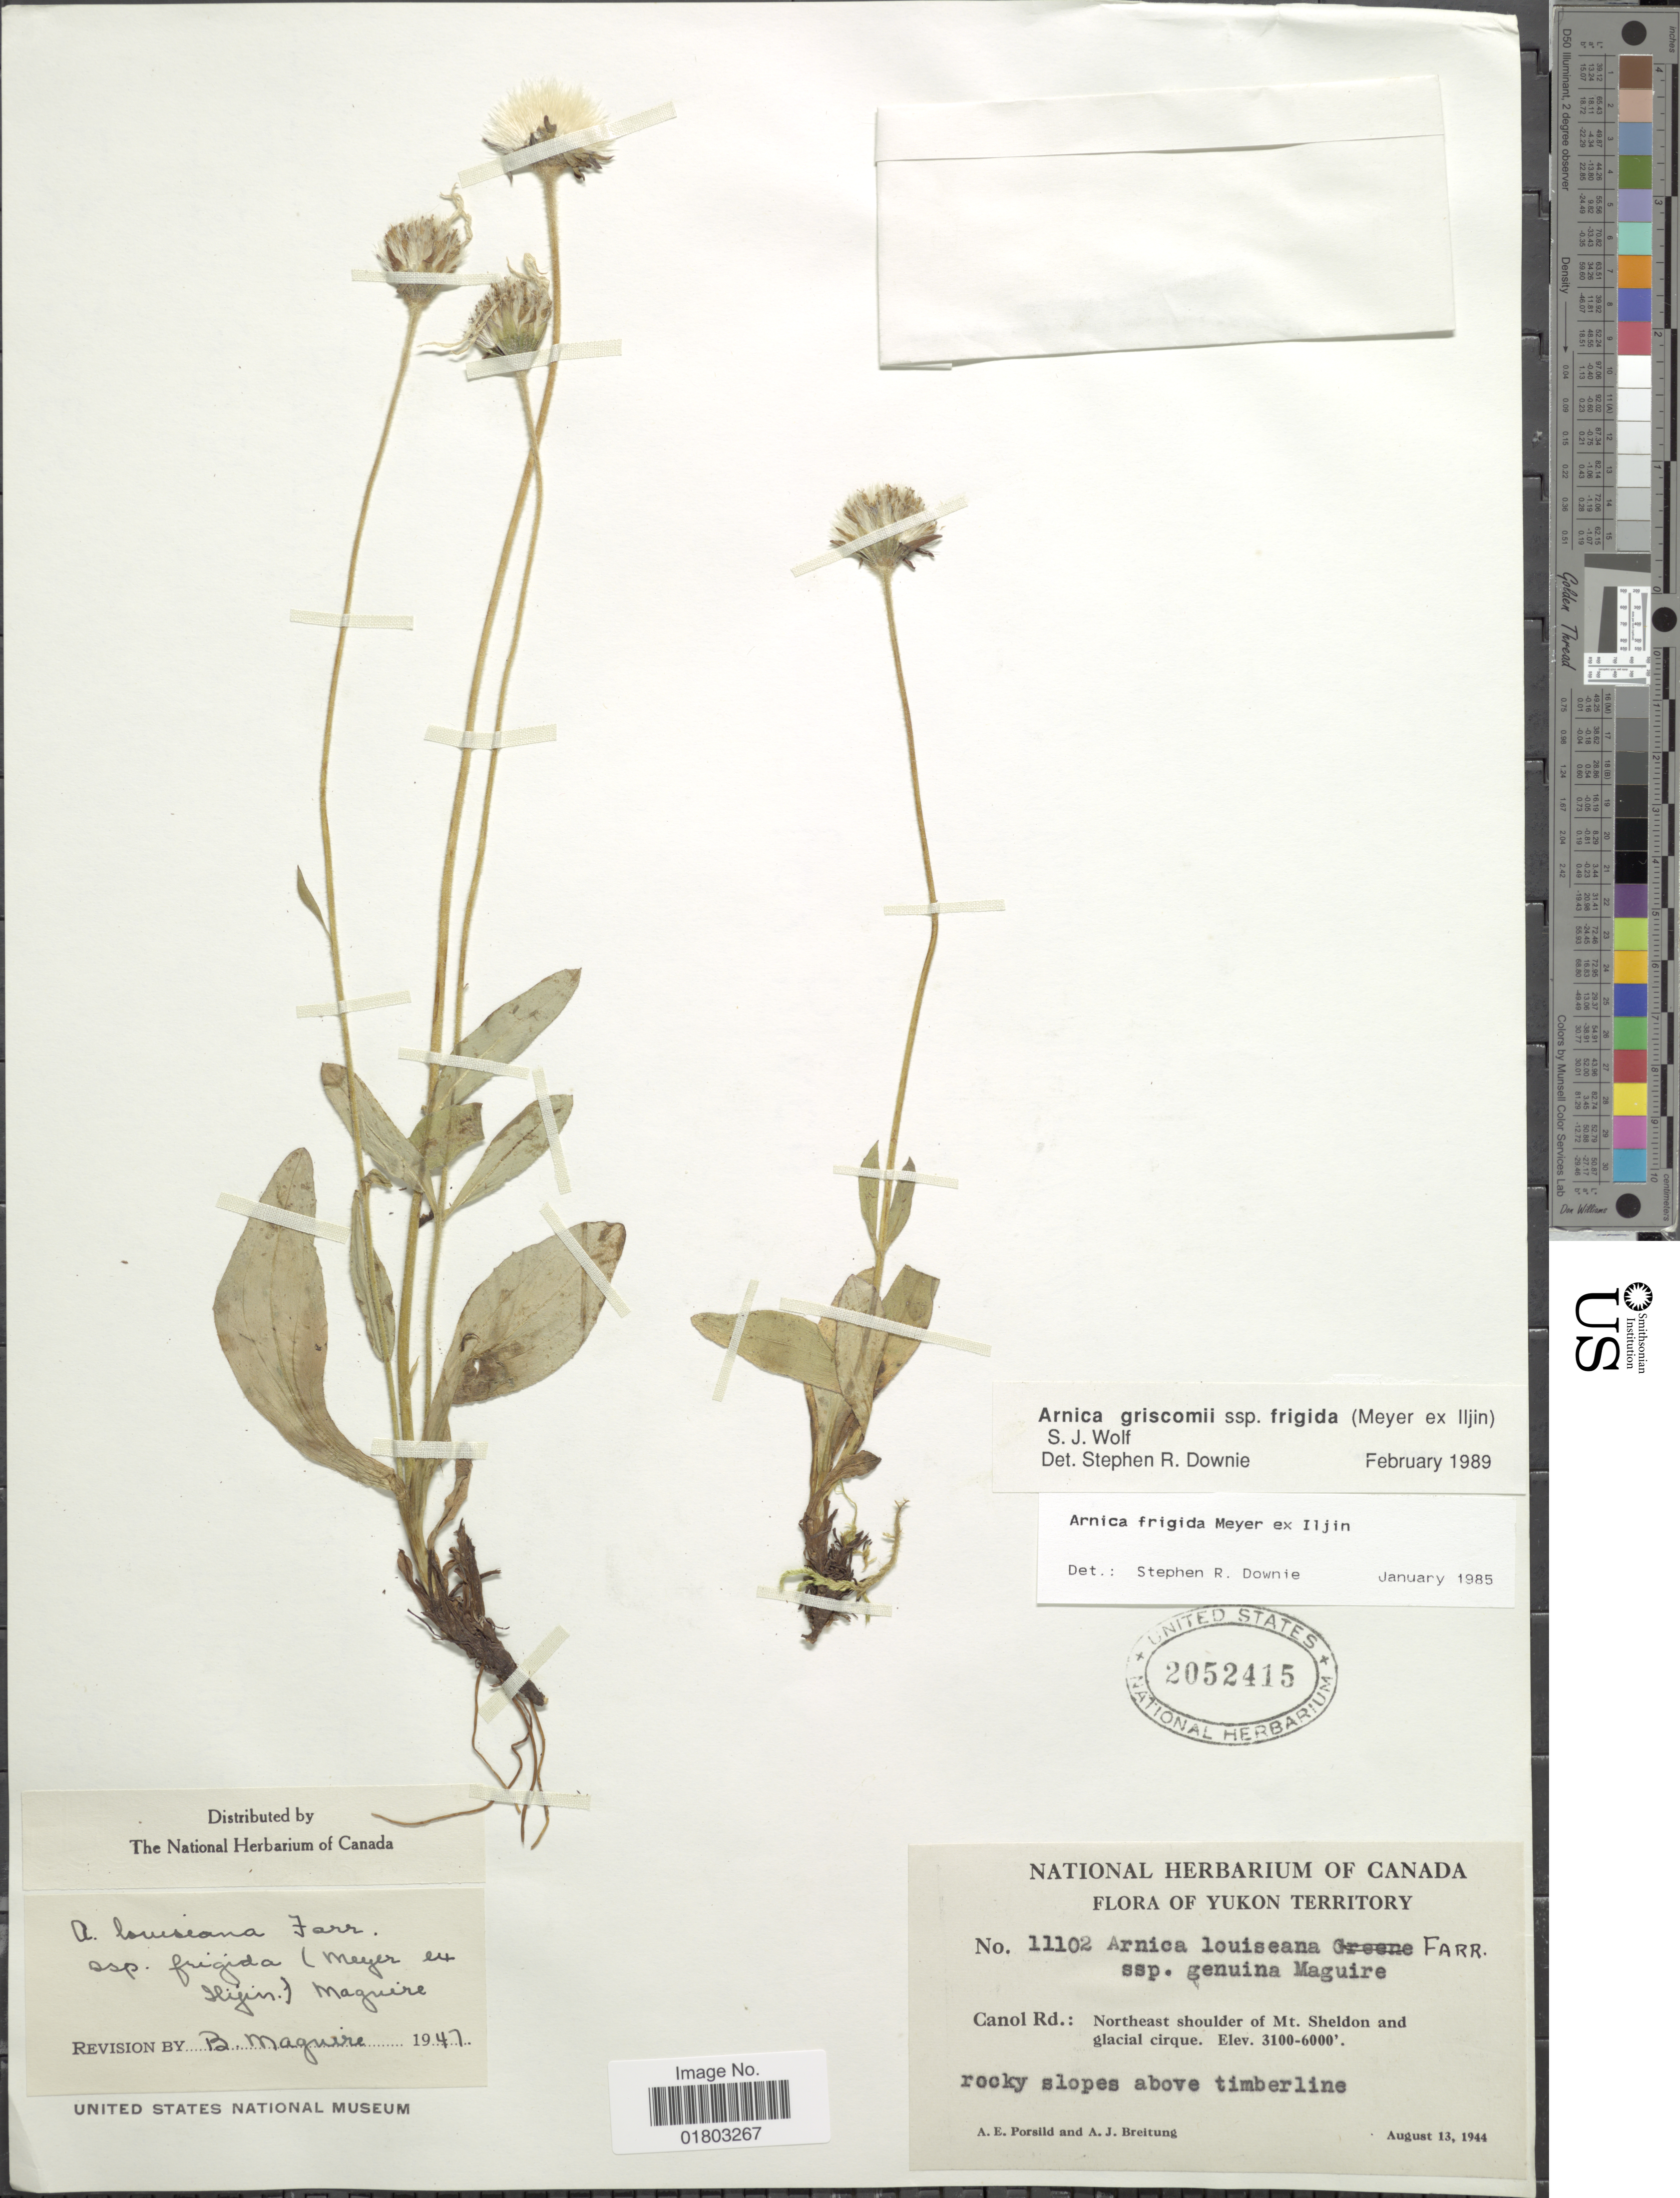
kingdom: Plantae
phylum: Tracheophyta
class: Magnoliopsida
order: Asterales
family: Asteraceae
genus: Arnica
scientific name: Arnica griscomii subsp. frigida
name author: (C.A. Mey. ex Iljin) S.J. Wolf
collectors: A. E. Porsild & A. Breitung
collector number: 11102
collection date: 1944-08-13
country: Canada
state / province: Yukon Territory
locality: Canol Rd.: Northeast shoulder of Mt Sheldon and glacial cirque, rocky slopes above timberline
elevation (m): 945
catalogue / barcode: US 2052415